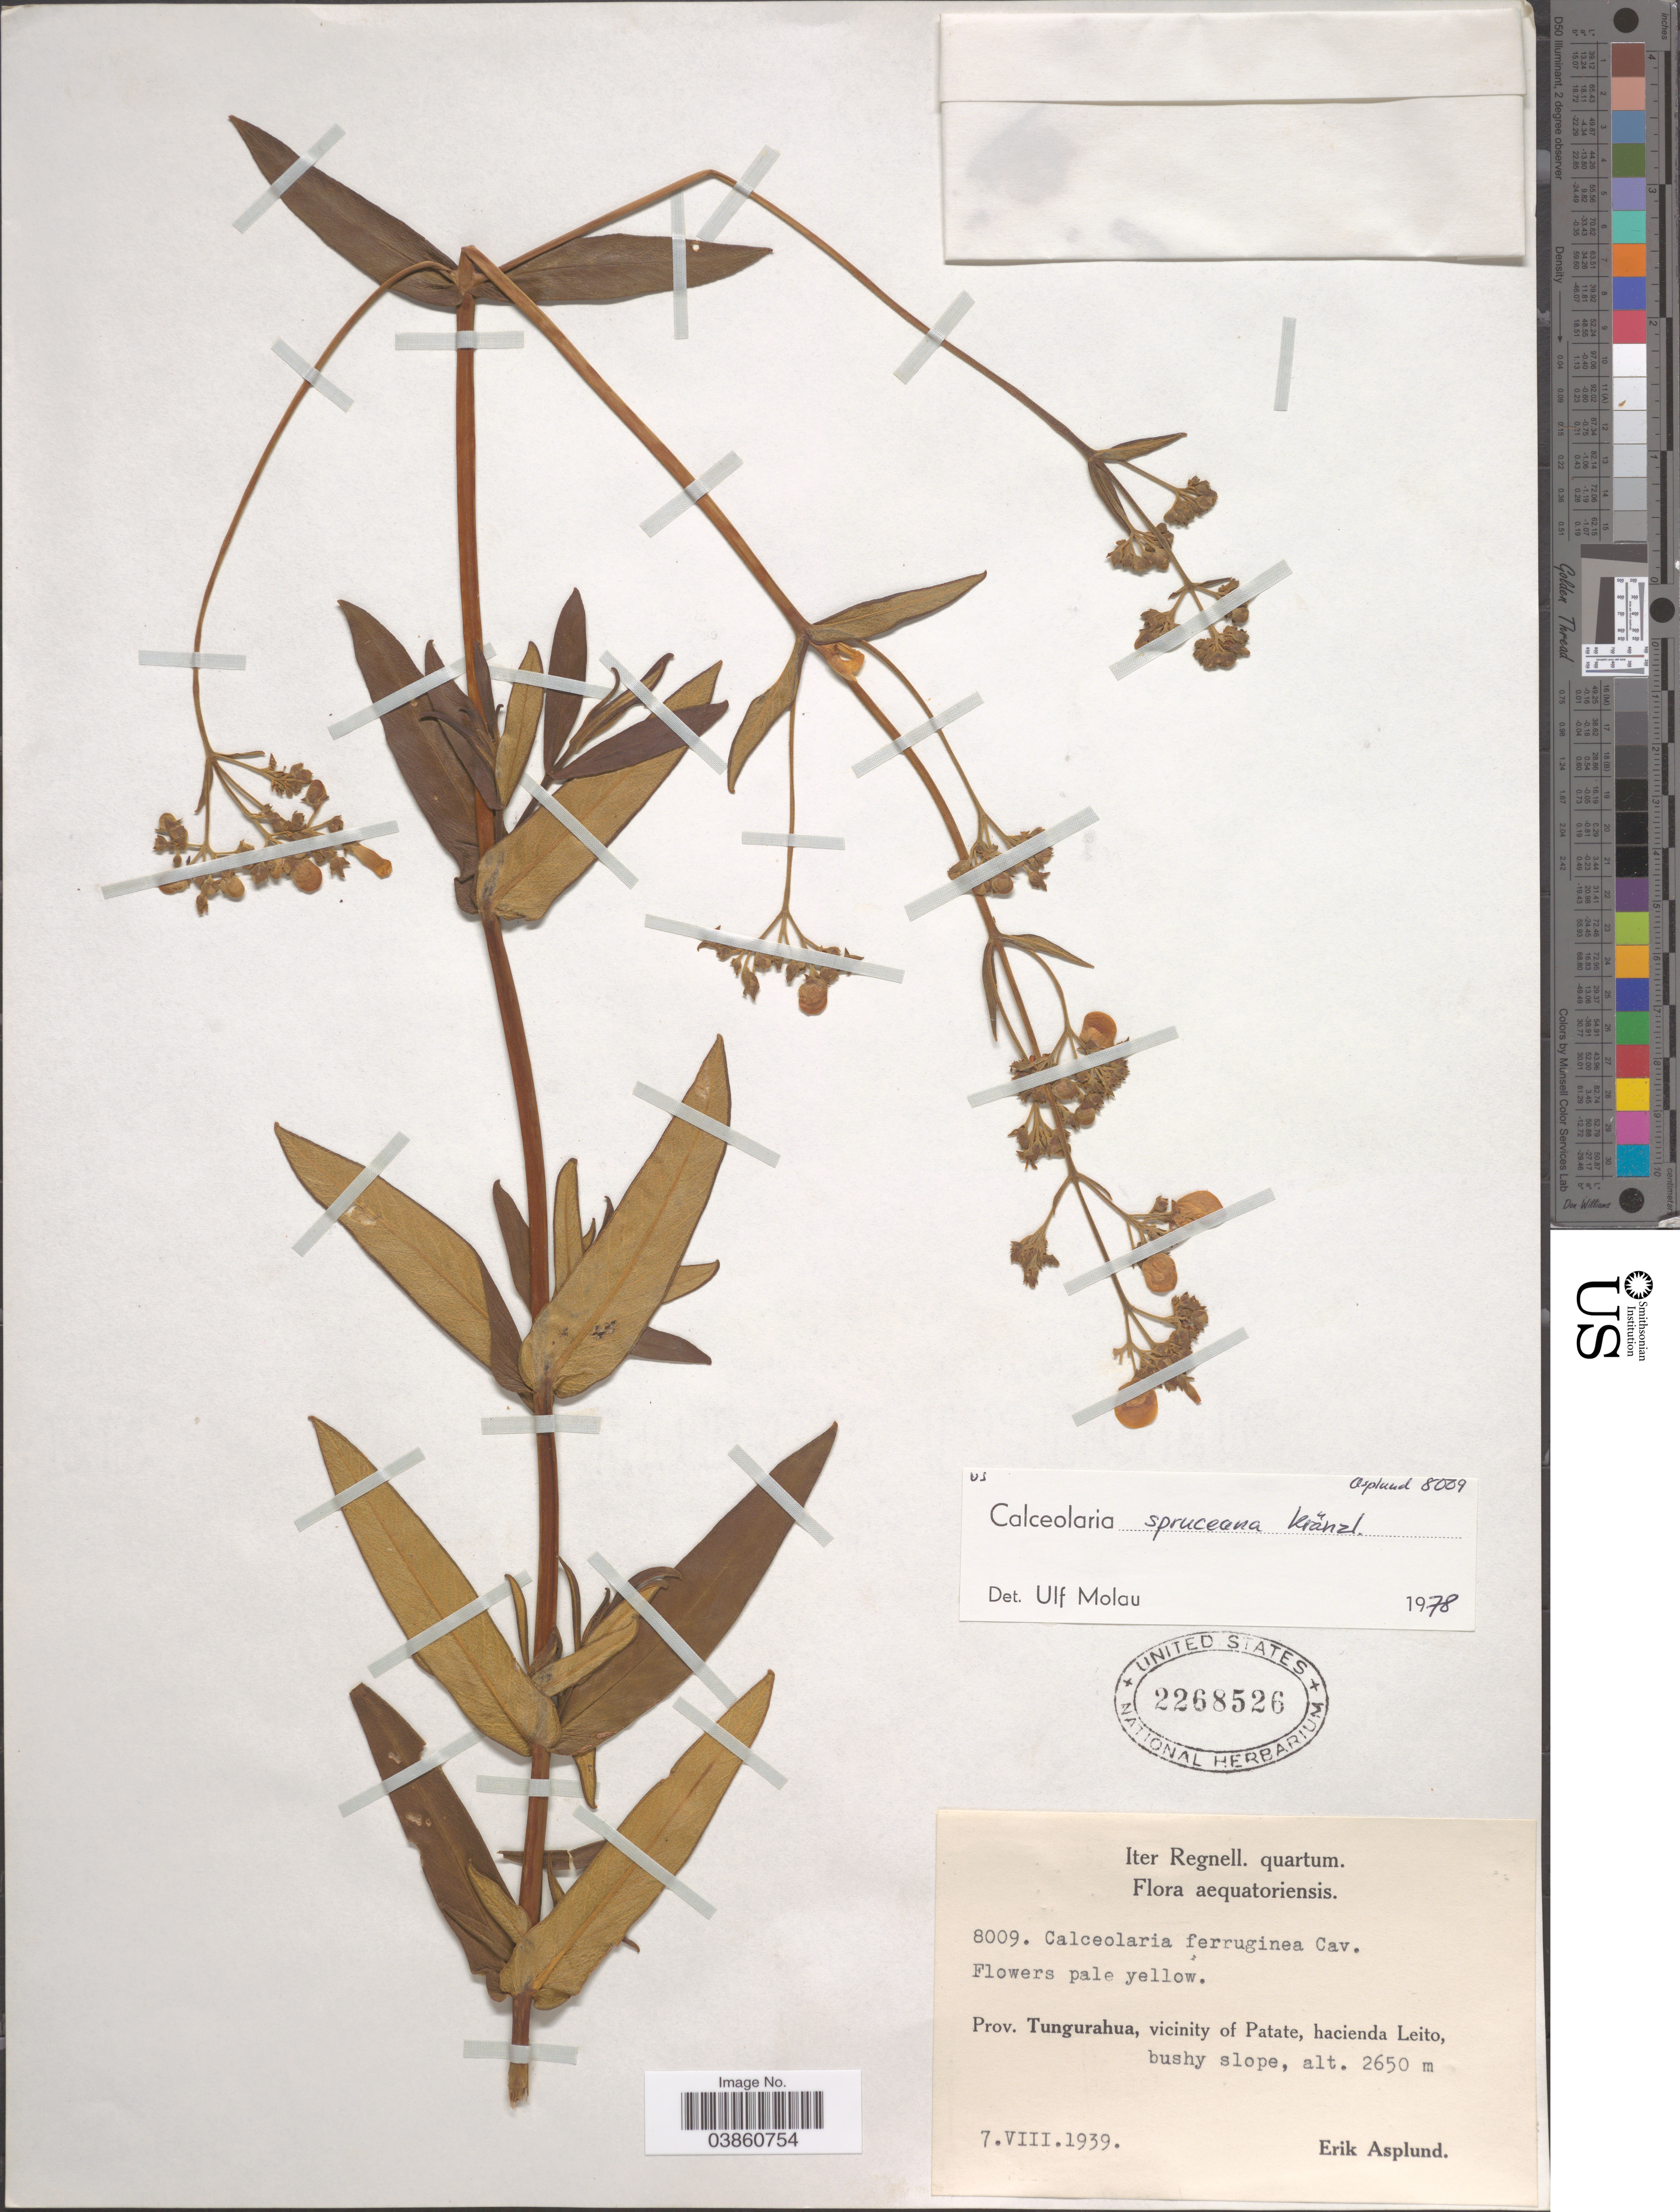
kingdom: Plantae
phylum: Tracheophyta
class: Magnoliopsida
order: Lamiales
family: Calceolariaceae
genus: Calceolaria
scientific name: Calceolaria spruceana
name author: Kraenzl.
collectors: E. Asplund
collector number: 8009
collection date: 1939-07-07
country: Ecuador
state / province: Tungurahua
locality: Vicinity of Patate, hacienda Leito.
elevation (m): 2650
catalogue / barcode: US 2268526